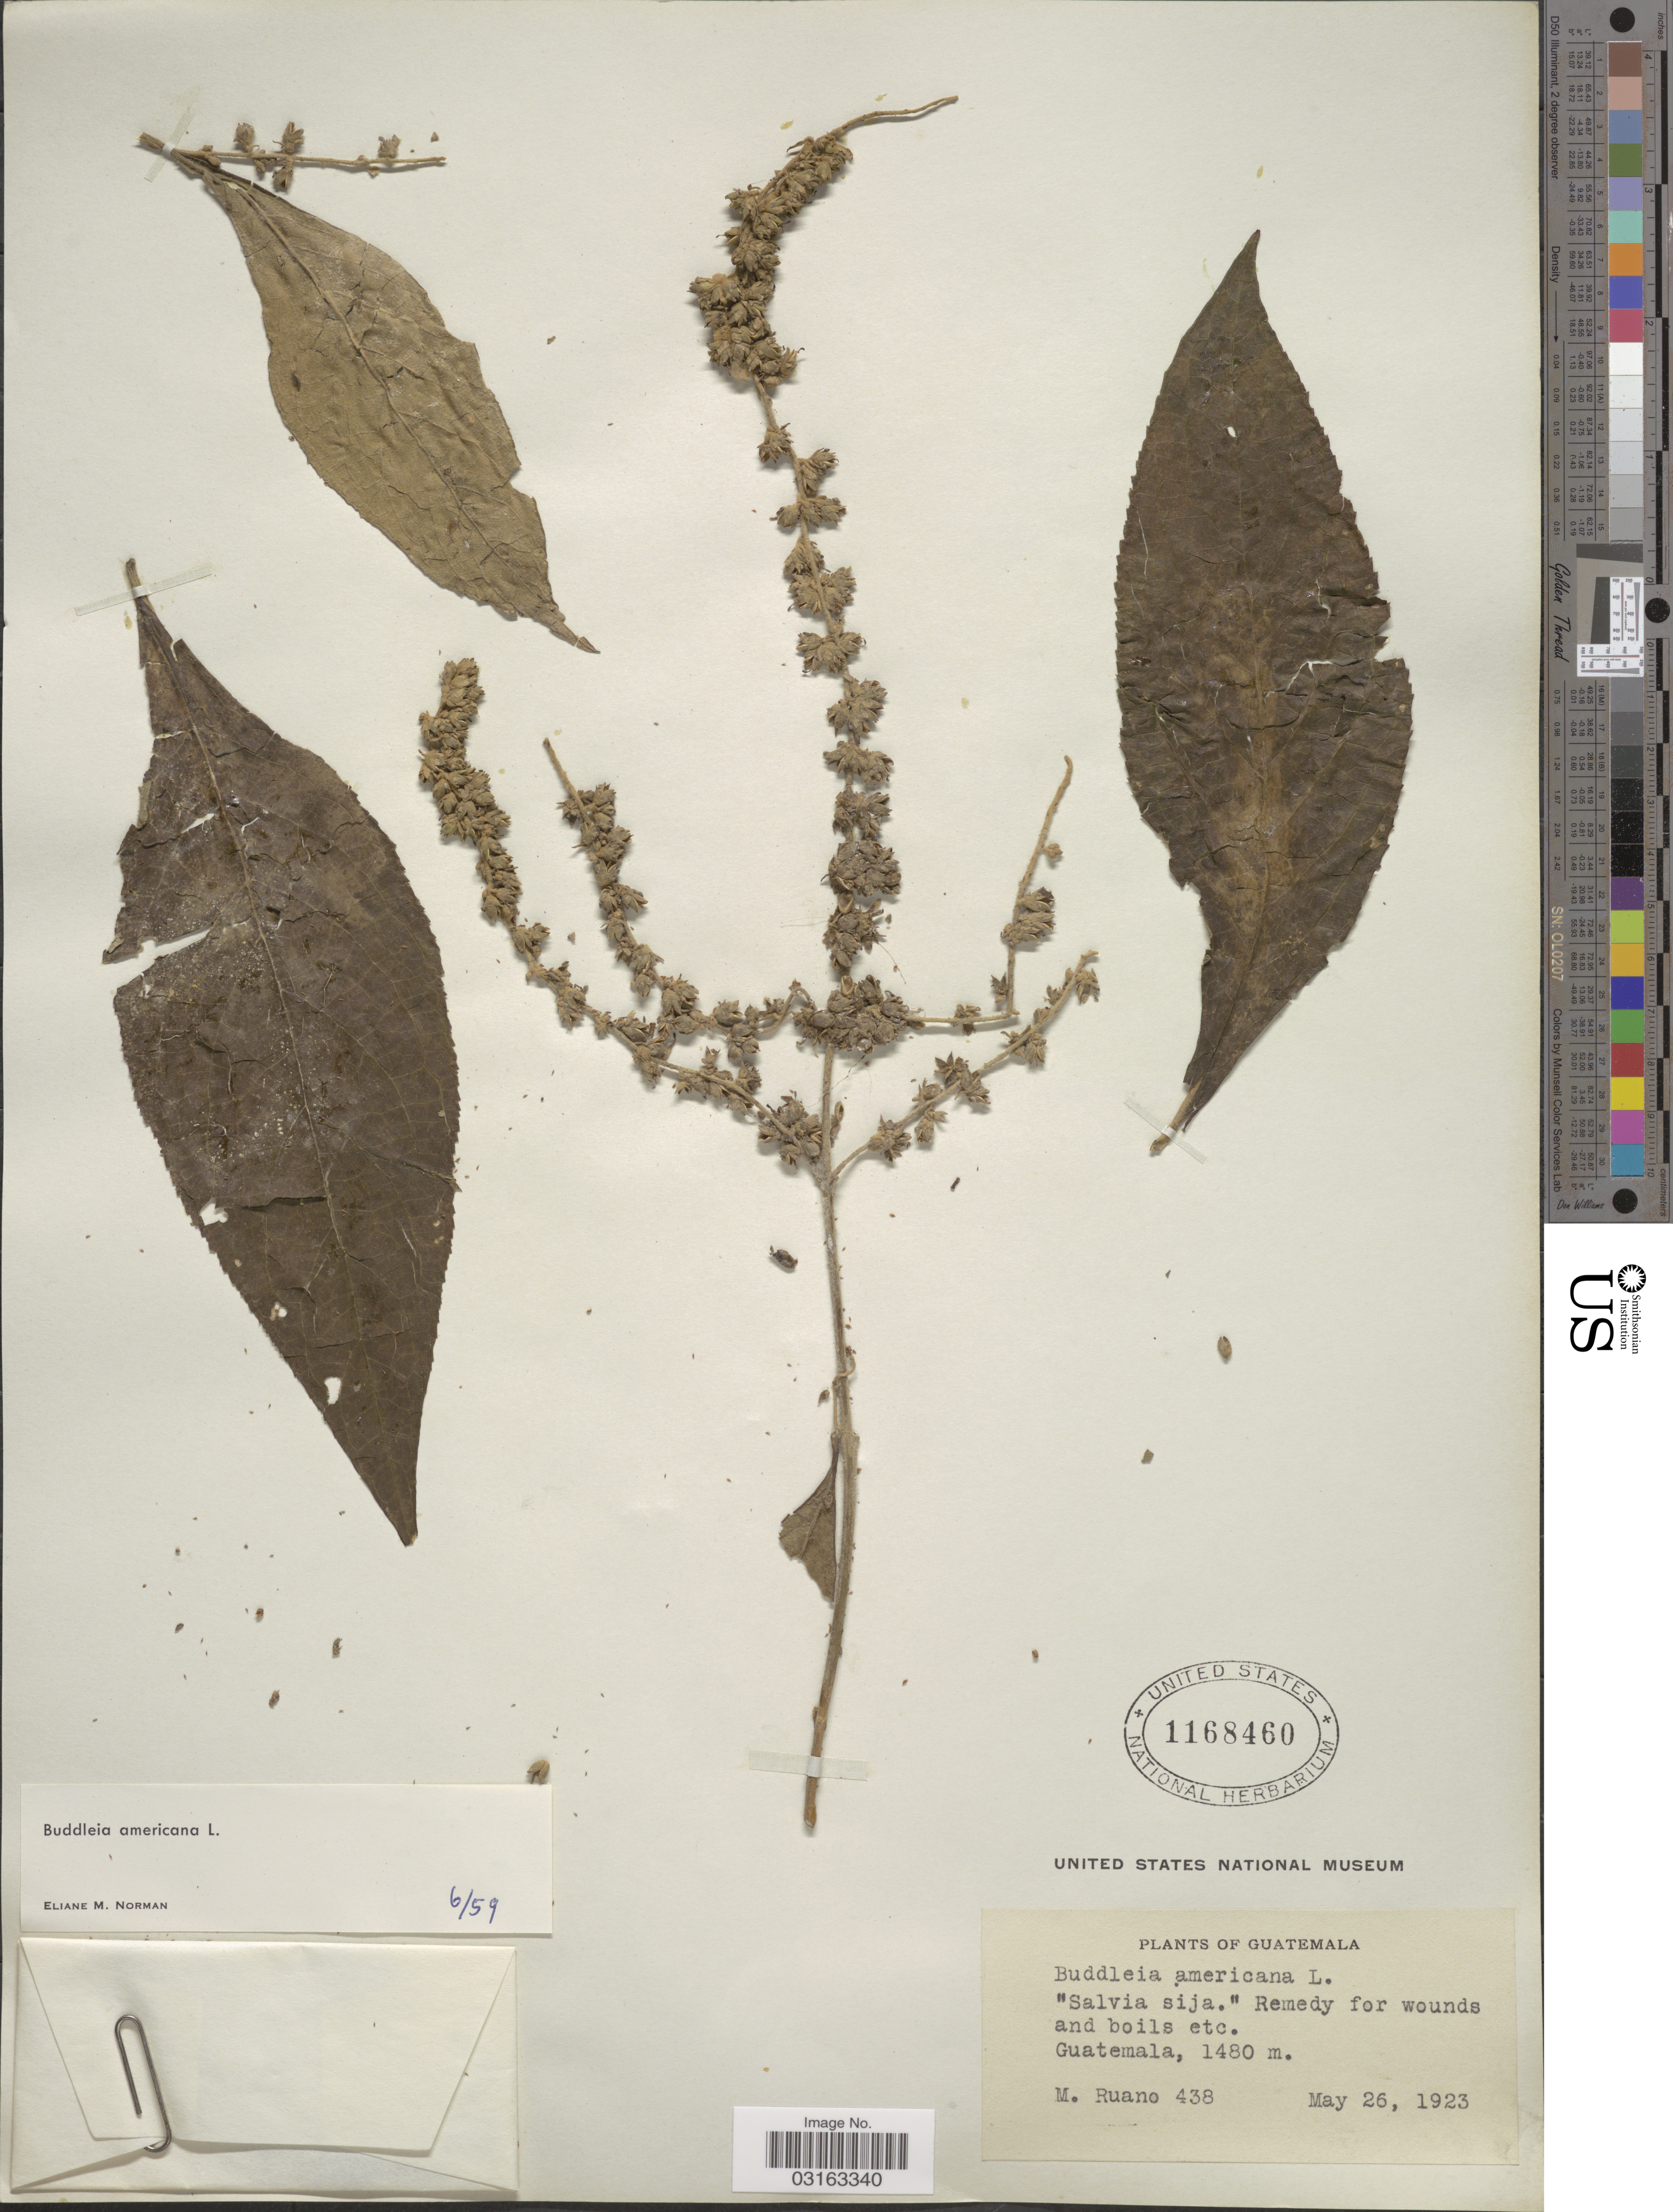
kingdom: Plantae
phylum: Tracheophyta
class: Magnoliopsida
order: Lamiales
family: Scrophulariaceae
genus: Buddleja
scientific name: Buddleja americana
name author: L.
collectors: M. Ruano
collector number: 438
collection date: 1923-05-26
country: Guatemala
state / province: Guatemala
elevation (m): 1480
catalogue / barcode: US 1168460